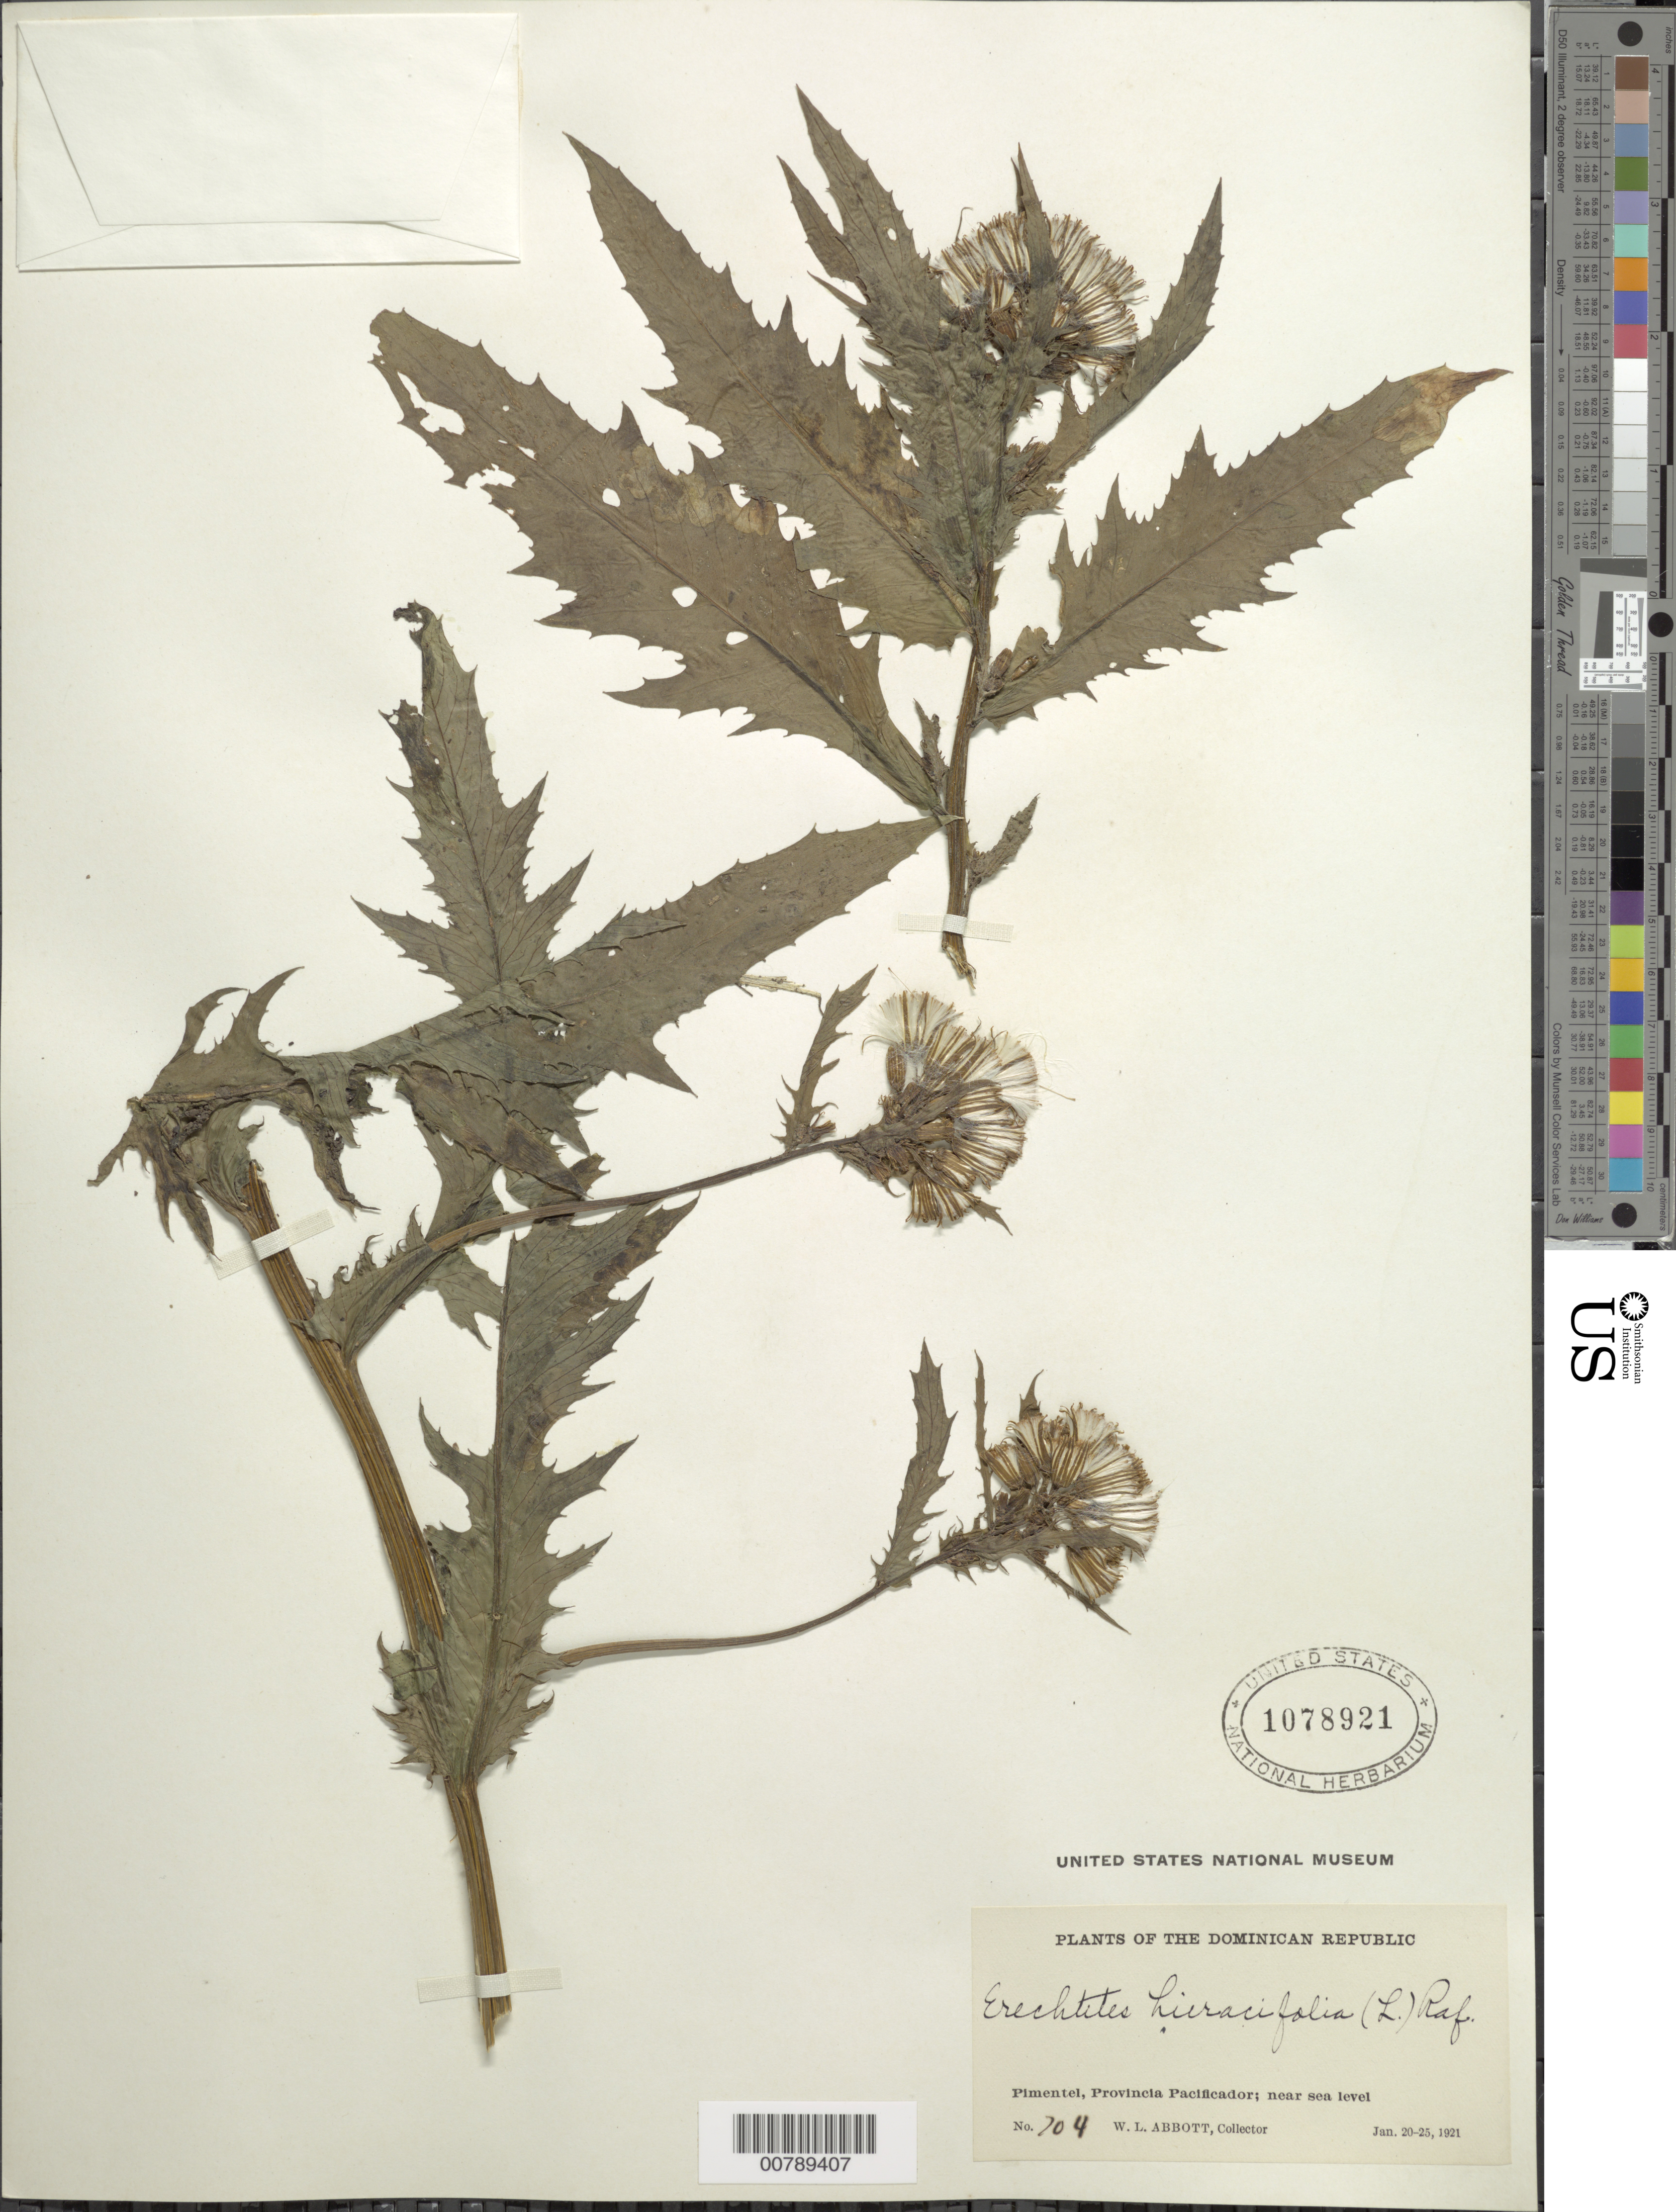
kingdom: Plantae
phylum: Tracheophyta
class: Magnoliopsida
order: Asterales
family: Asteraceae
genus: Erechtites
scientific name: Erechtites hieraciifolius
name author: (L.) Raf. ex DC.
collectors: W. L. Abbott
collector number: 704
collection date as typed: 20 Jan 1921 to 25 Jan 1921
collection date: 1921-01-20/1921-01-25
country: Dominican Republic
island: Hispaniola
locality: Pimentel, Provincia Pacificador; near sea level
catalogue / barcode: US 1078921